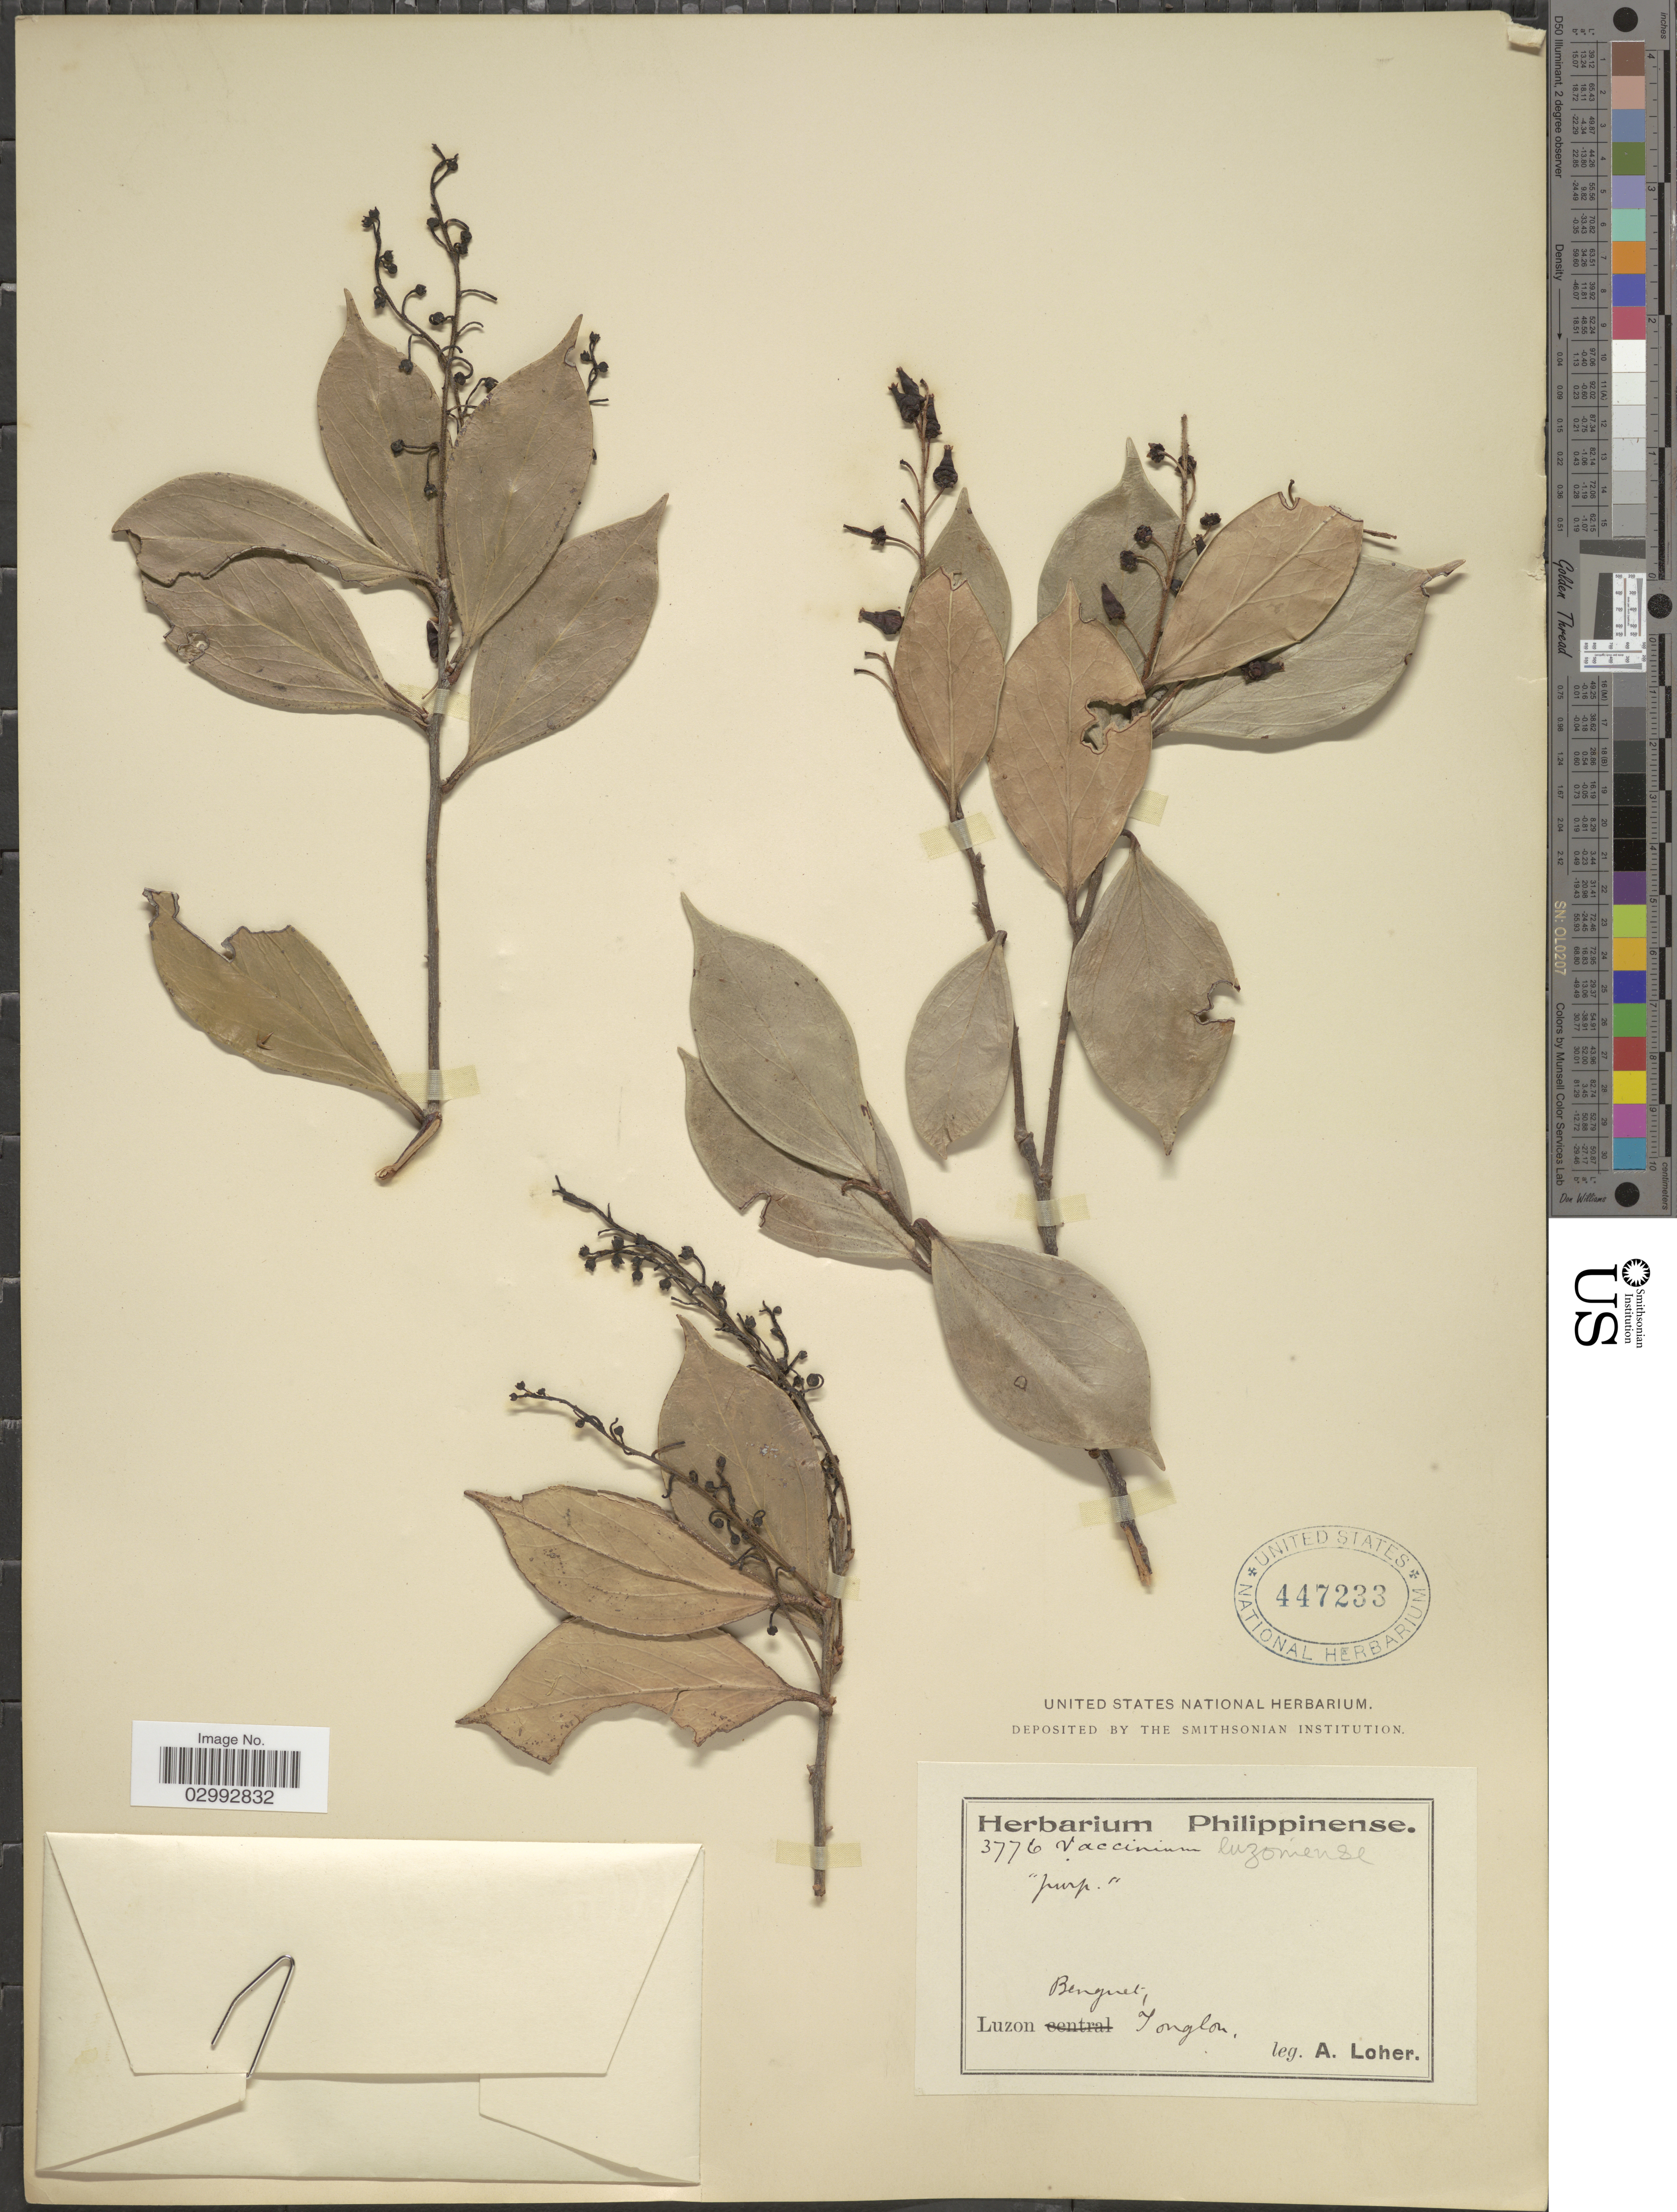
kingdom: Plantae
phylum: Tracheophyta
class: Magnoliopsida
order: Ericales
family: Ericaceae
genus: Vaccinium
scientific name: Vaccinium luzoniense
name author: S. Vidal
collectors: A. Loher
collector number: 3776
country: Philippines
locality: Luzon, Benguet, Tonglon.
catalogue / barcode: US 447233